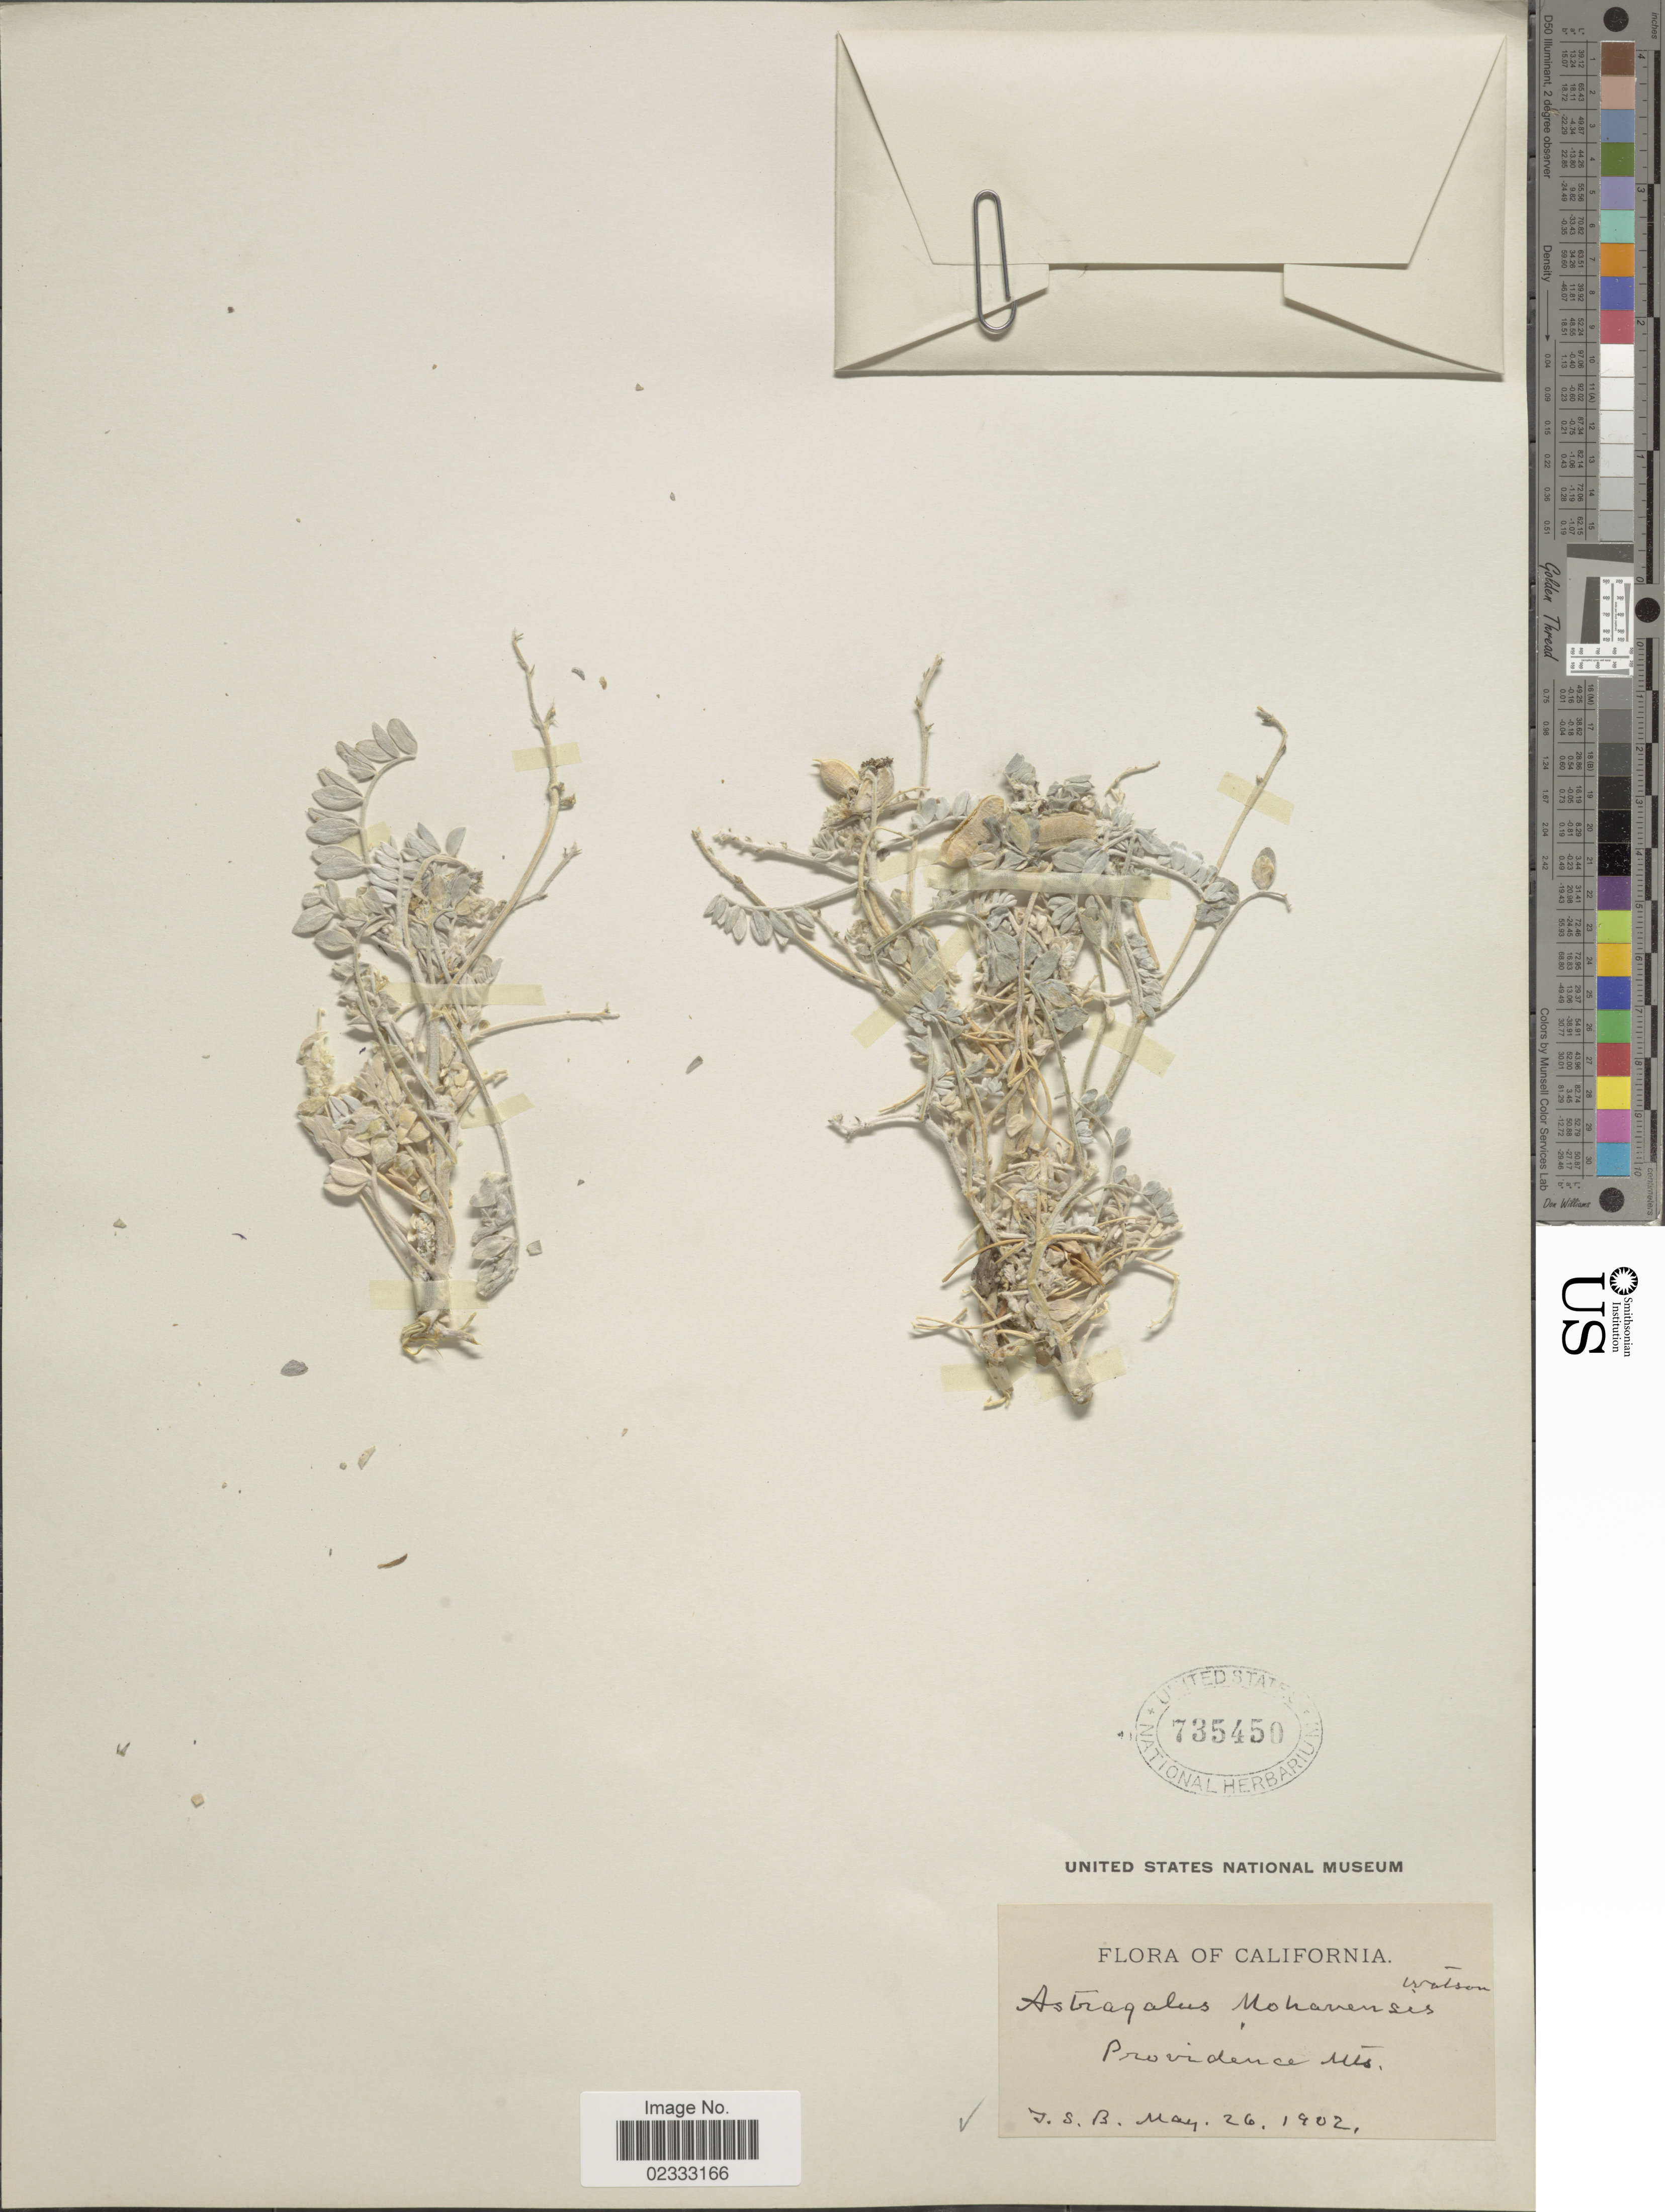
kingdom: Plantae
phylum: Tracheophyta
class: Magnoliopsida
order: Fabales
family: Fabaceae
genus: Astragalus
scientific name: Astragalus mojavensis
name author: S. Watson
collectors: J. S. B.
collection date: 1902-05-26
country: United States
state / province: California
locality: California. Providence Mts.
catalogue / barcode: US 735450